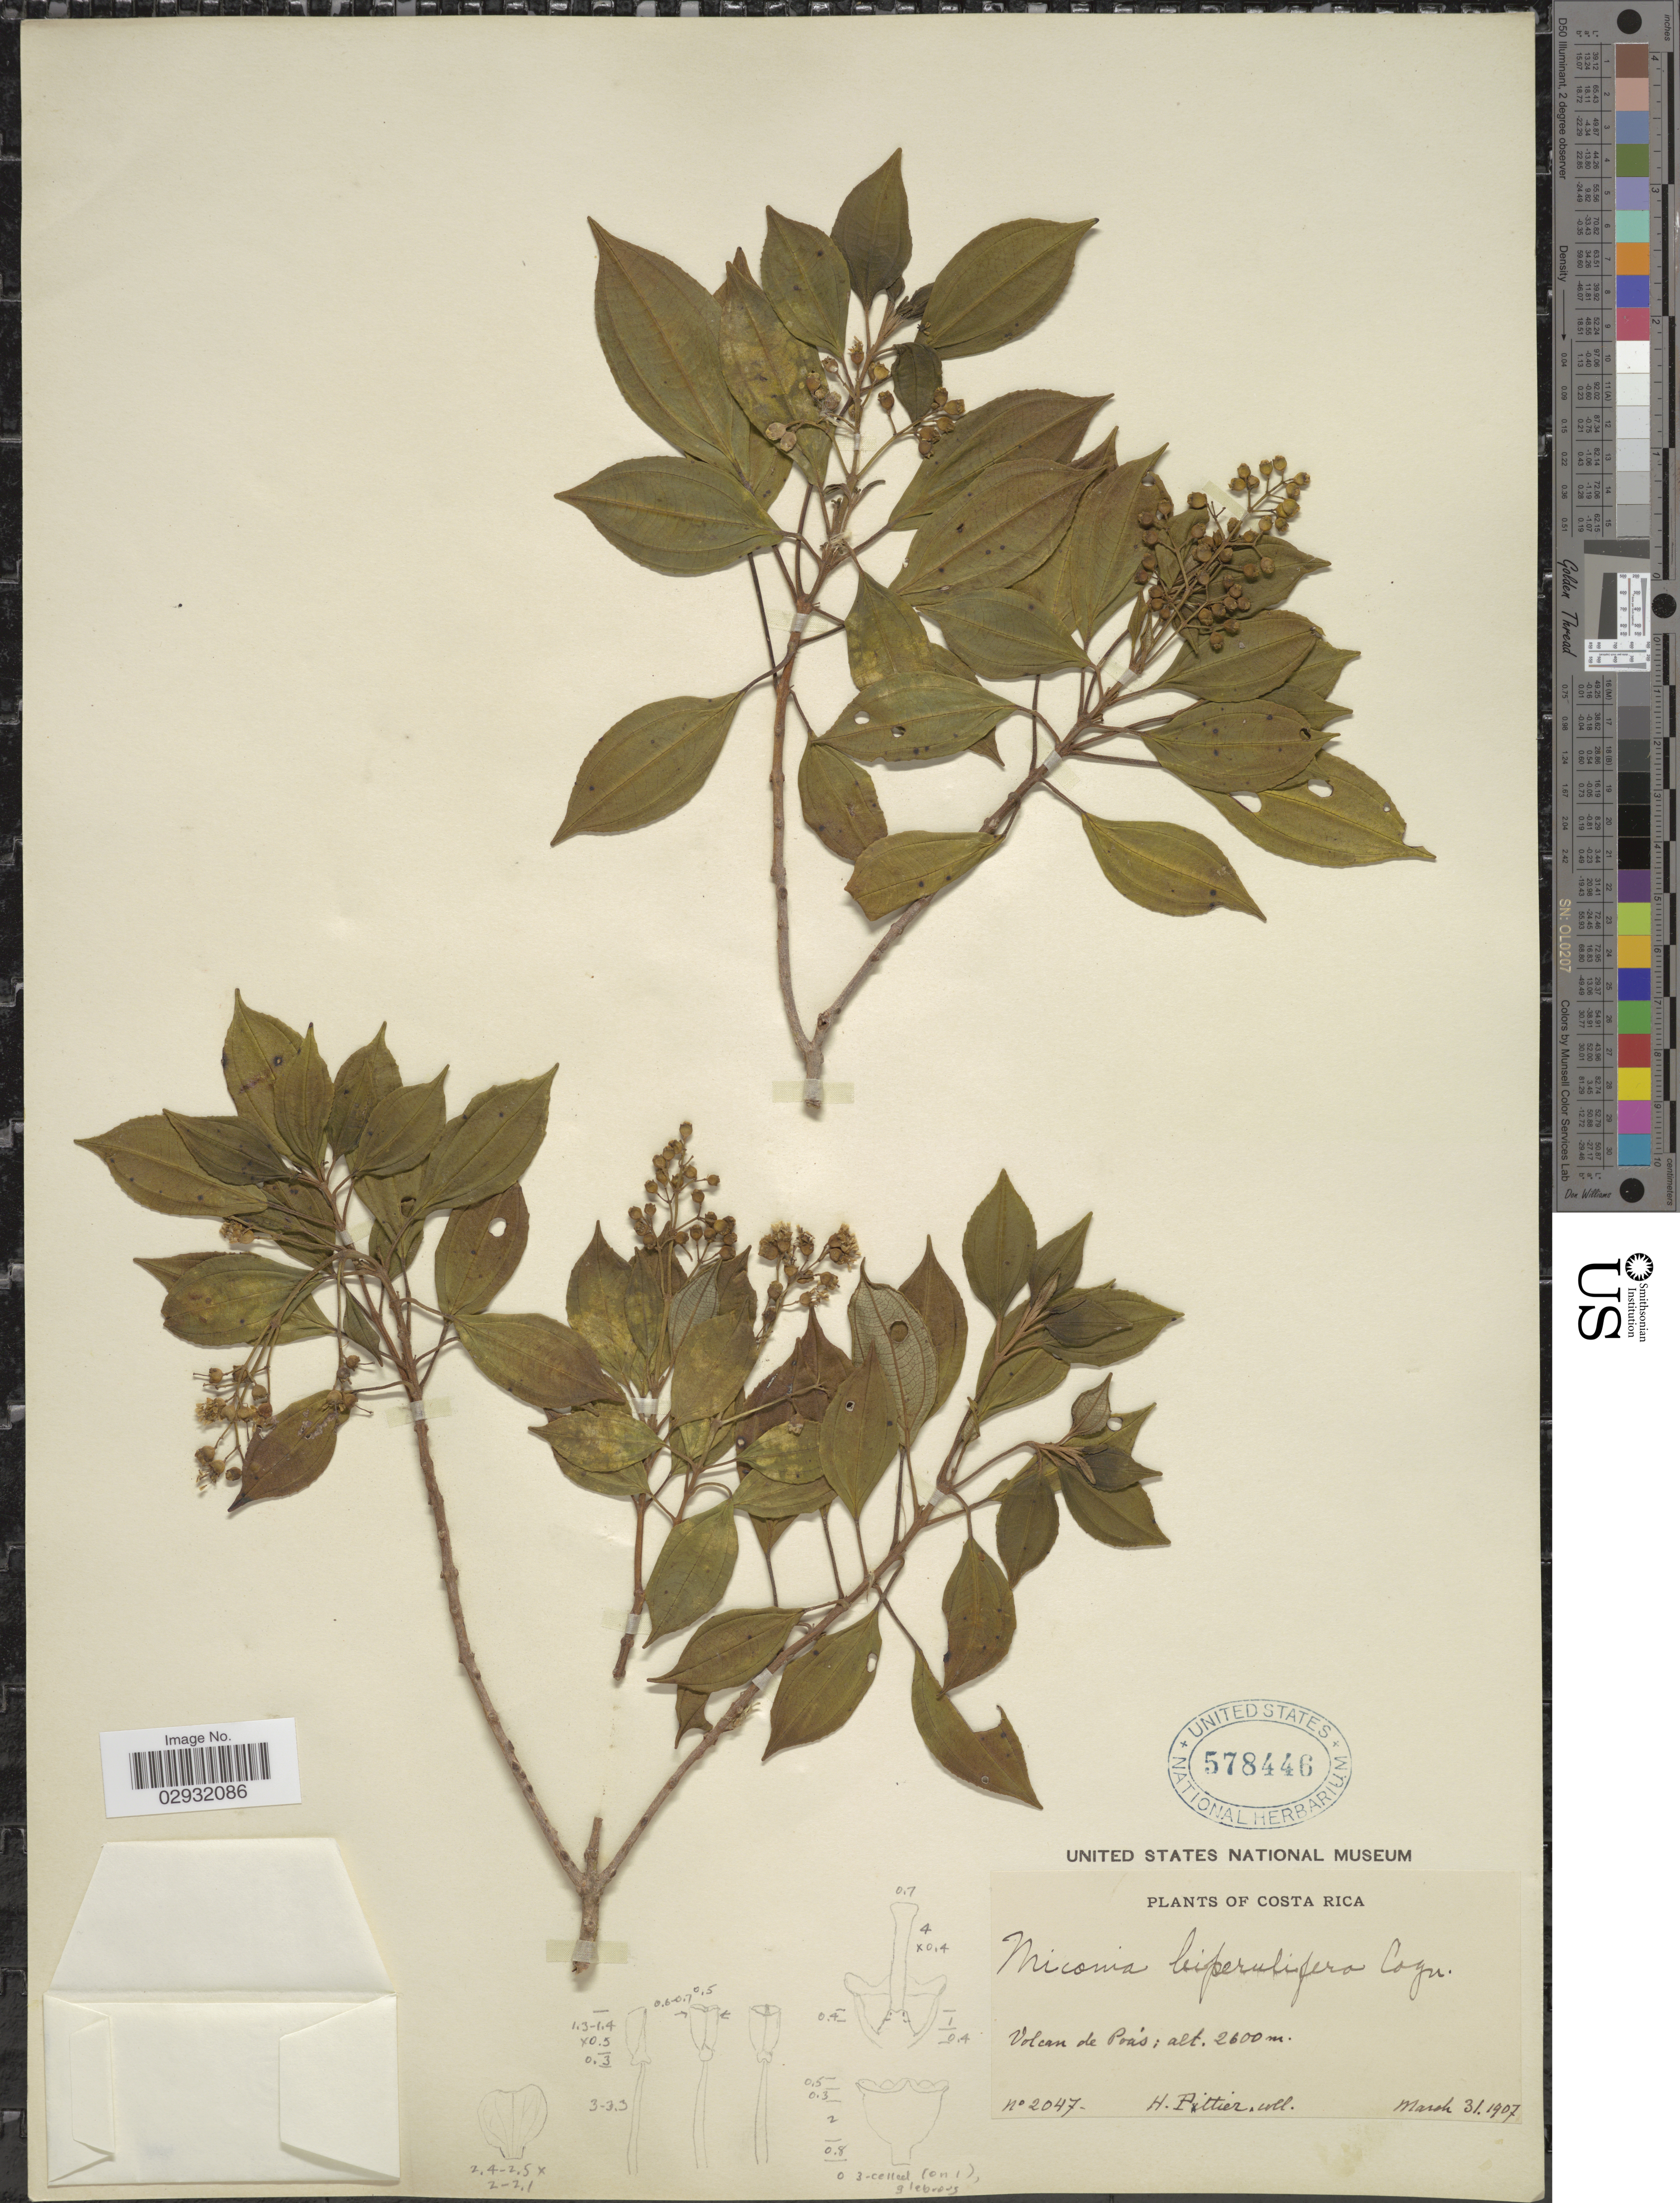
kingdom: Plantae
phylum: Tracheophyta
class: Magnoliopsida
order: Myrtales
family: Melastomataceae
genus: Miconia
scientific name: Miconia biperulifera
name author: Cogn. in A. DC.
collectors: H. F. Pittier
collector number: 2047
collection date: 1907-03-31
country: Costa Rica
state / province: Alajuela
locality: Volcan de Poás.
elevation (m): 2600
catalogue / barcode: US 578446